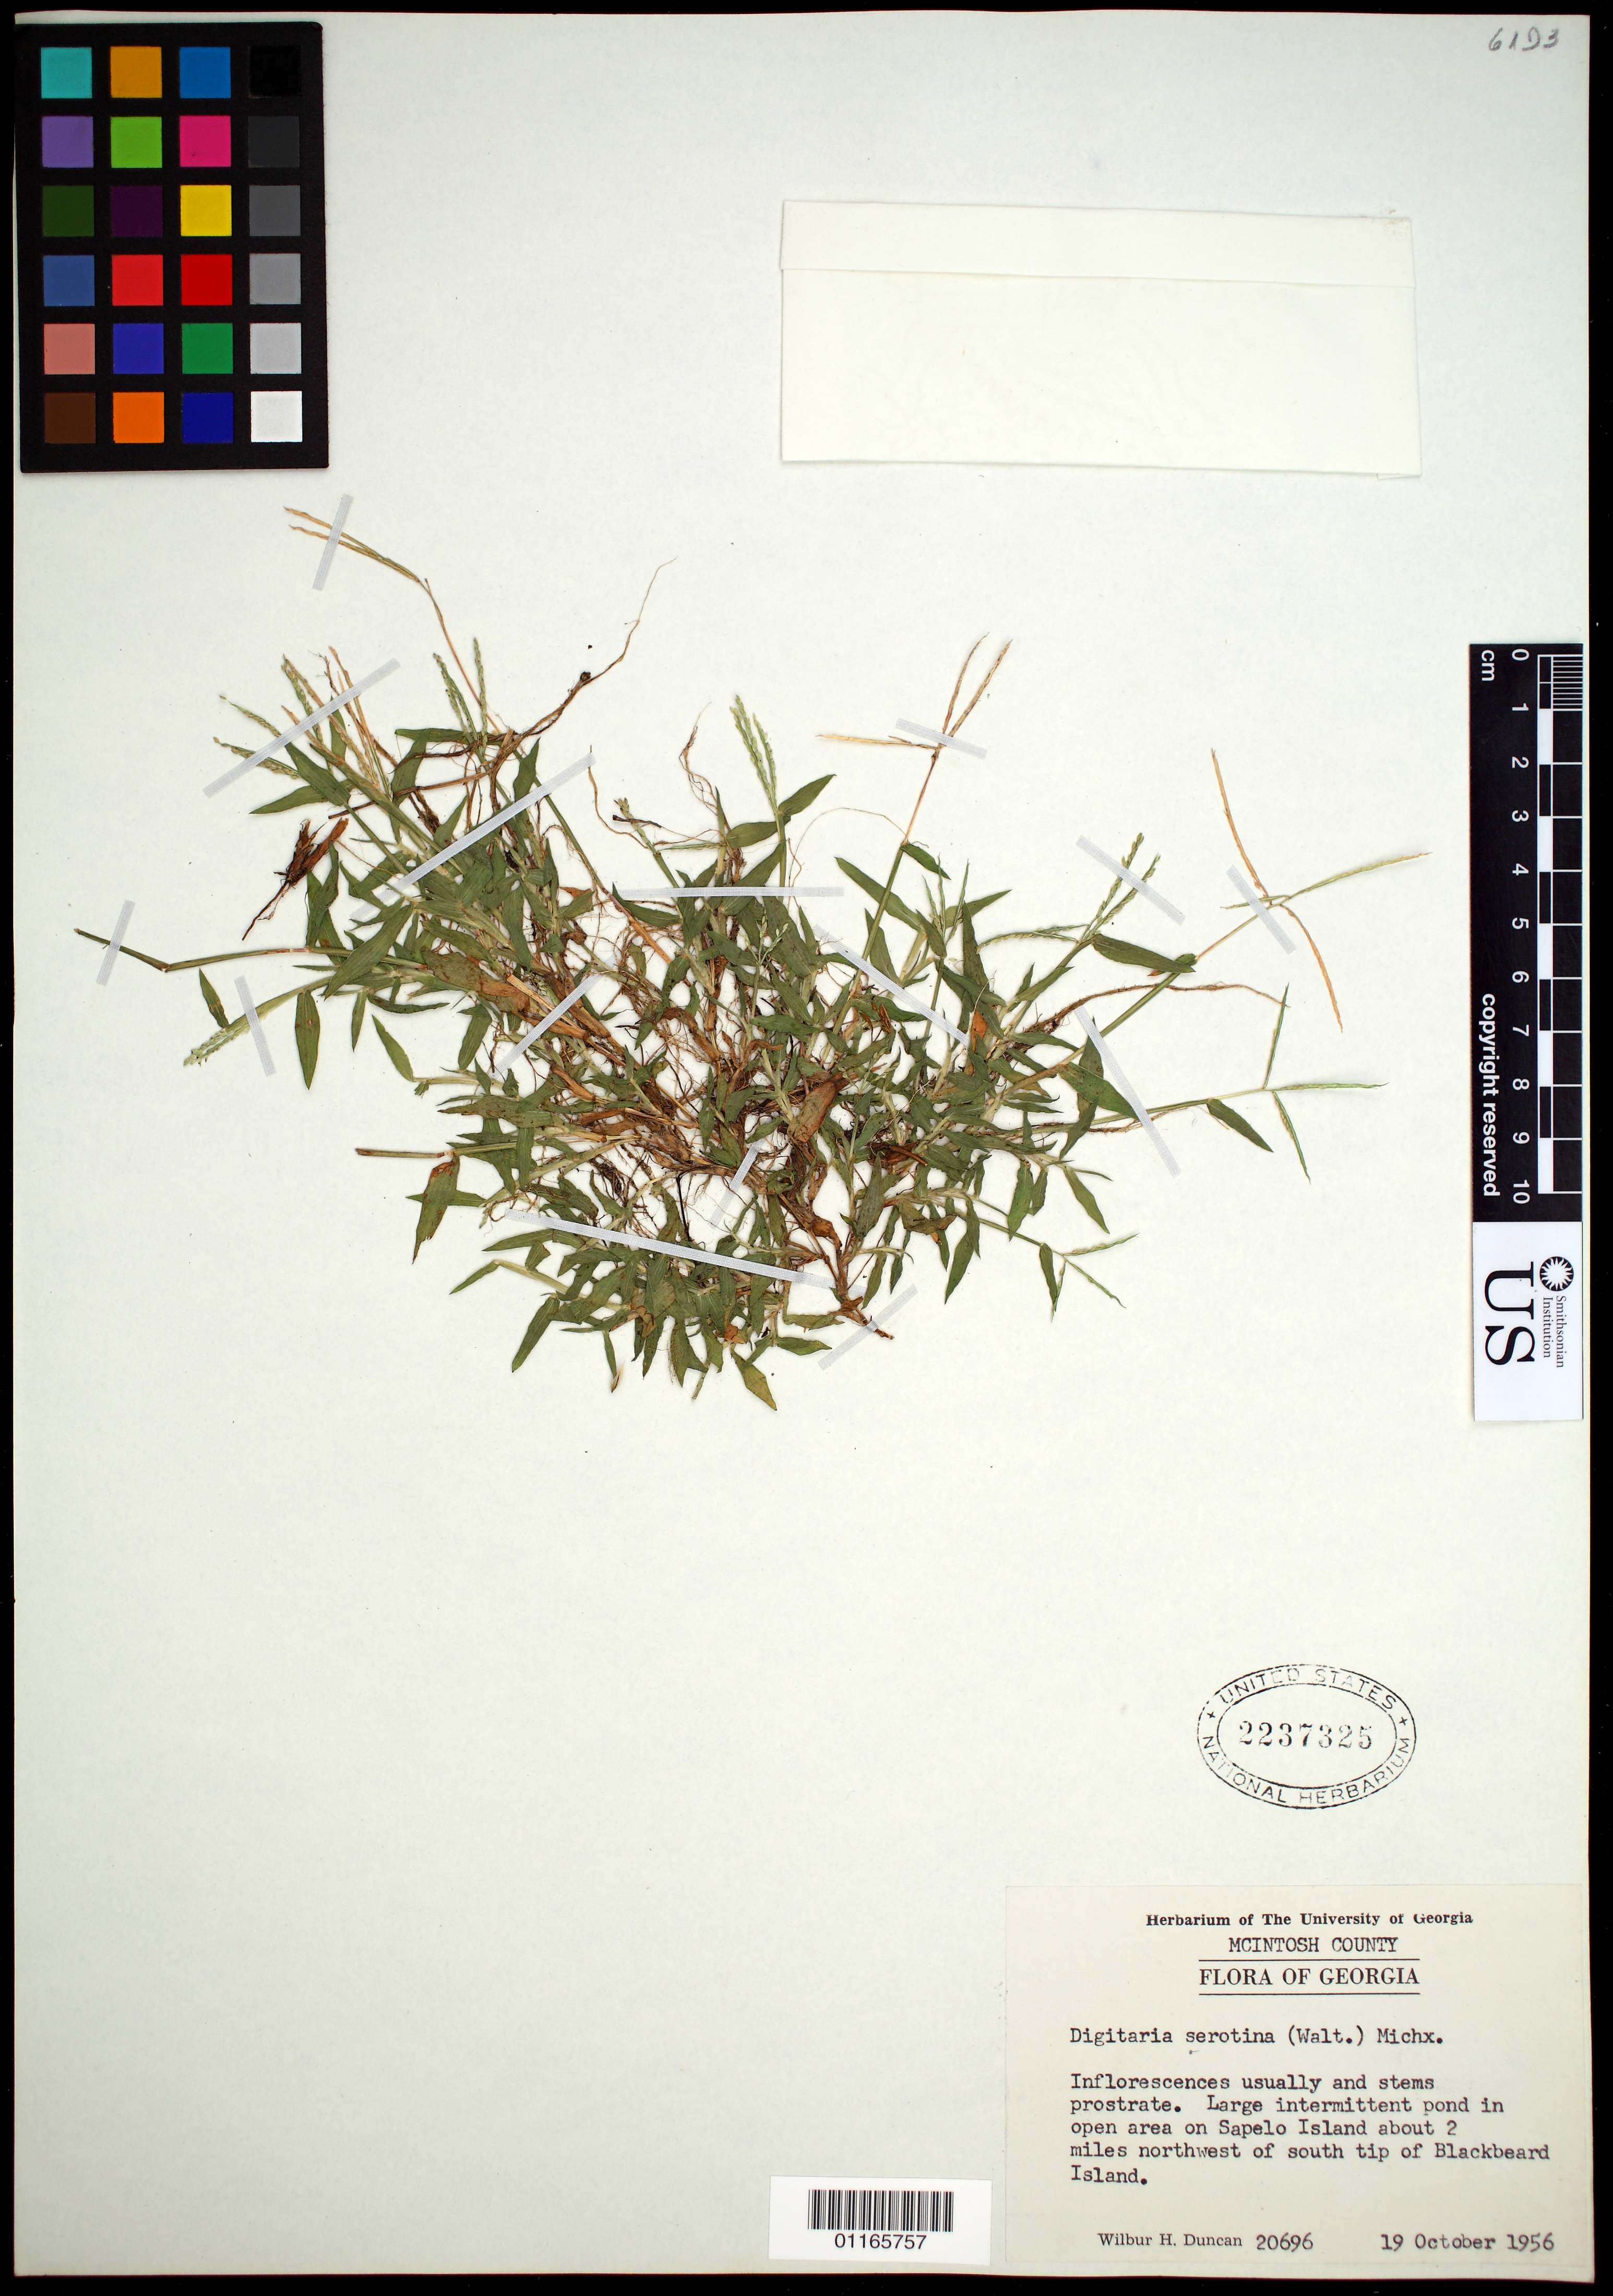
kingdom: Plantae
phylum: Tracheophyta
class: Liliopsida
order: Poales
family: Poaceae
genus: Digitaria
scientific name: Digitaria serotina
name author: (Walter) Michx.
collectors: W. H. Duncan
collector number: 20696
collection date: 1956-10-19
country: United States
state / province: Georgia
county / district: McIntosh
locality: Large intermittent pond in open area on Sapelo Island about 2 miles northwest of south tip of Blackbeard Island.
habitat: Large intermittent pond in open area.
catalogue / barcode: US 2237325